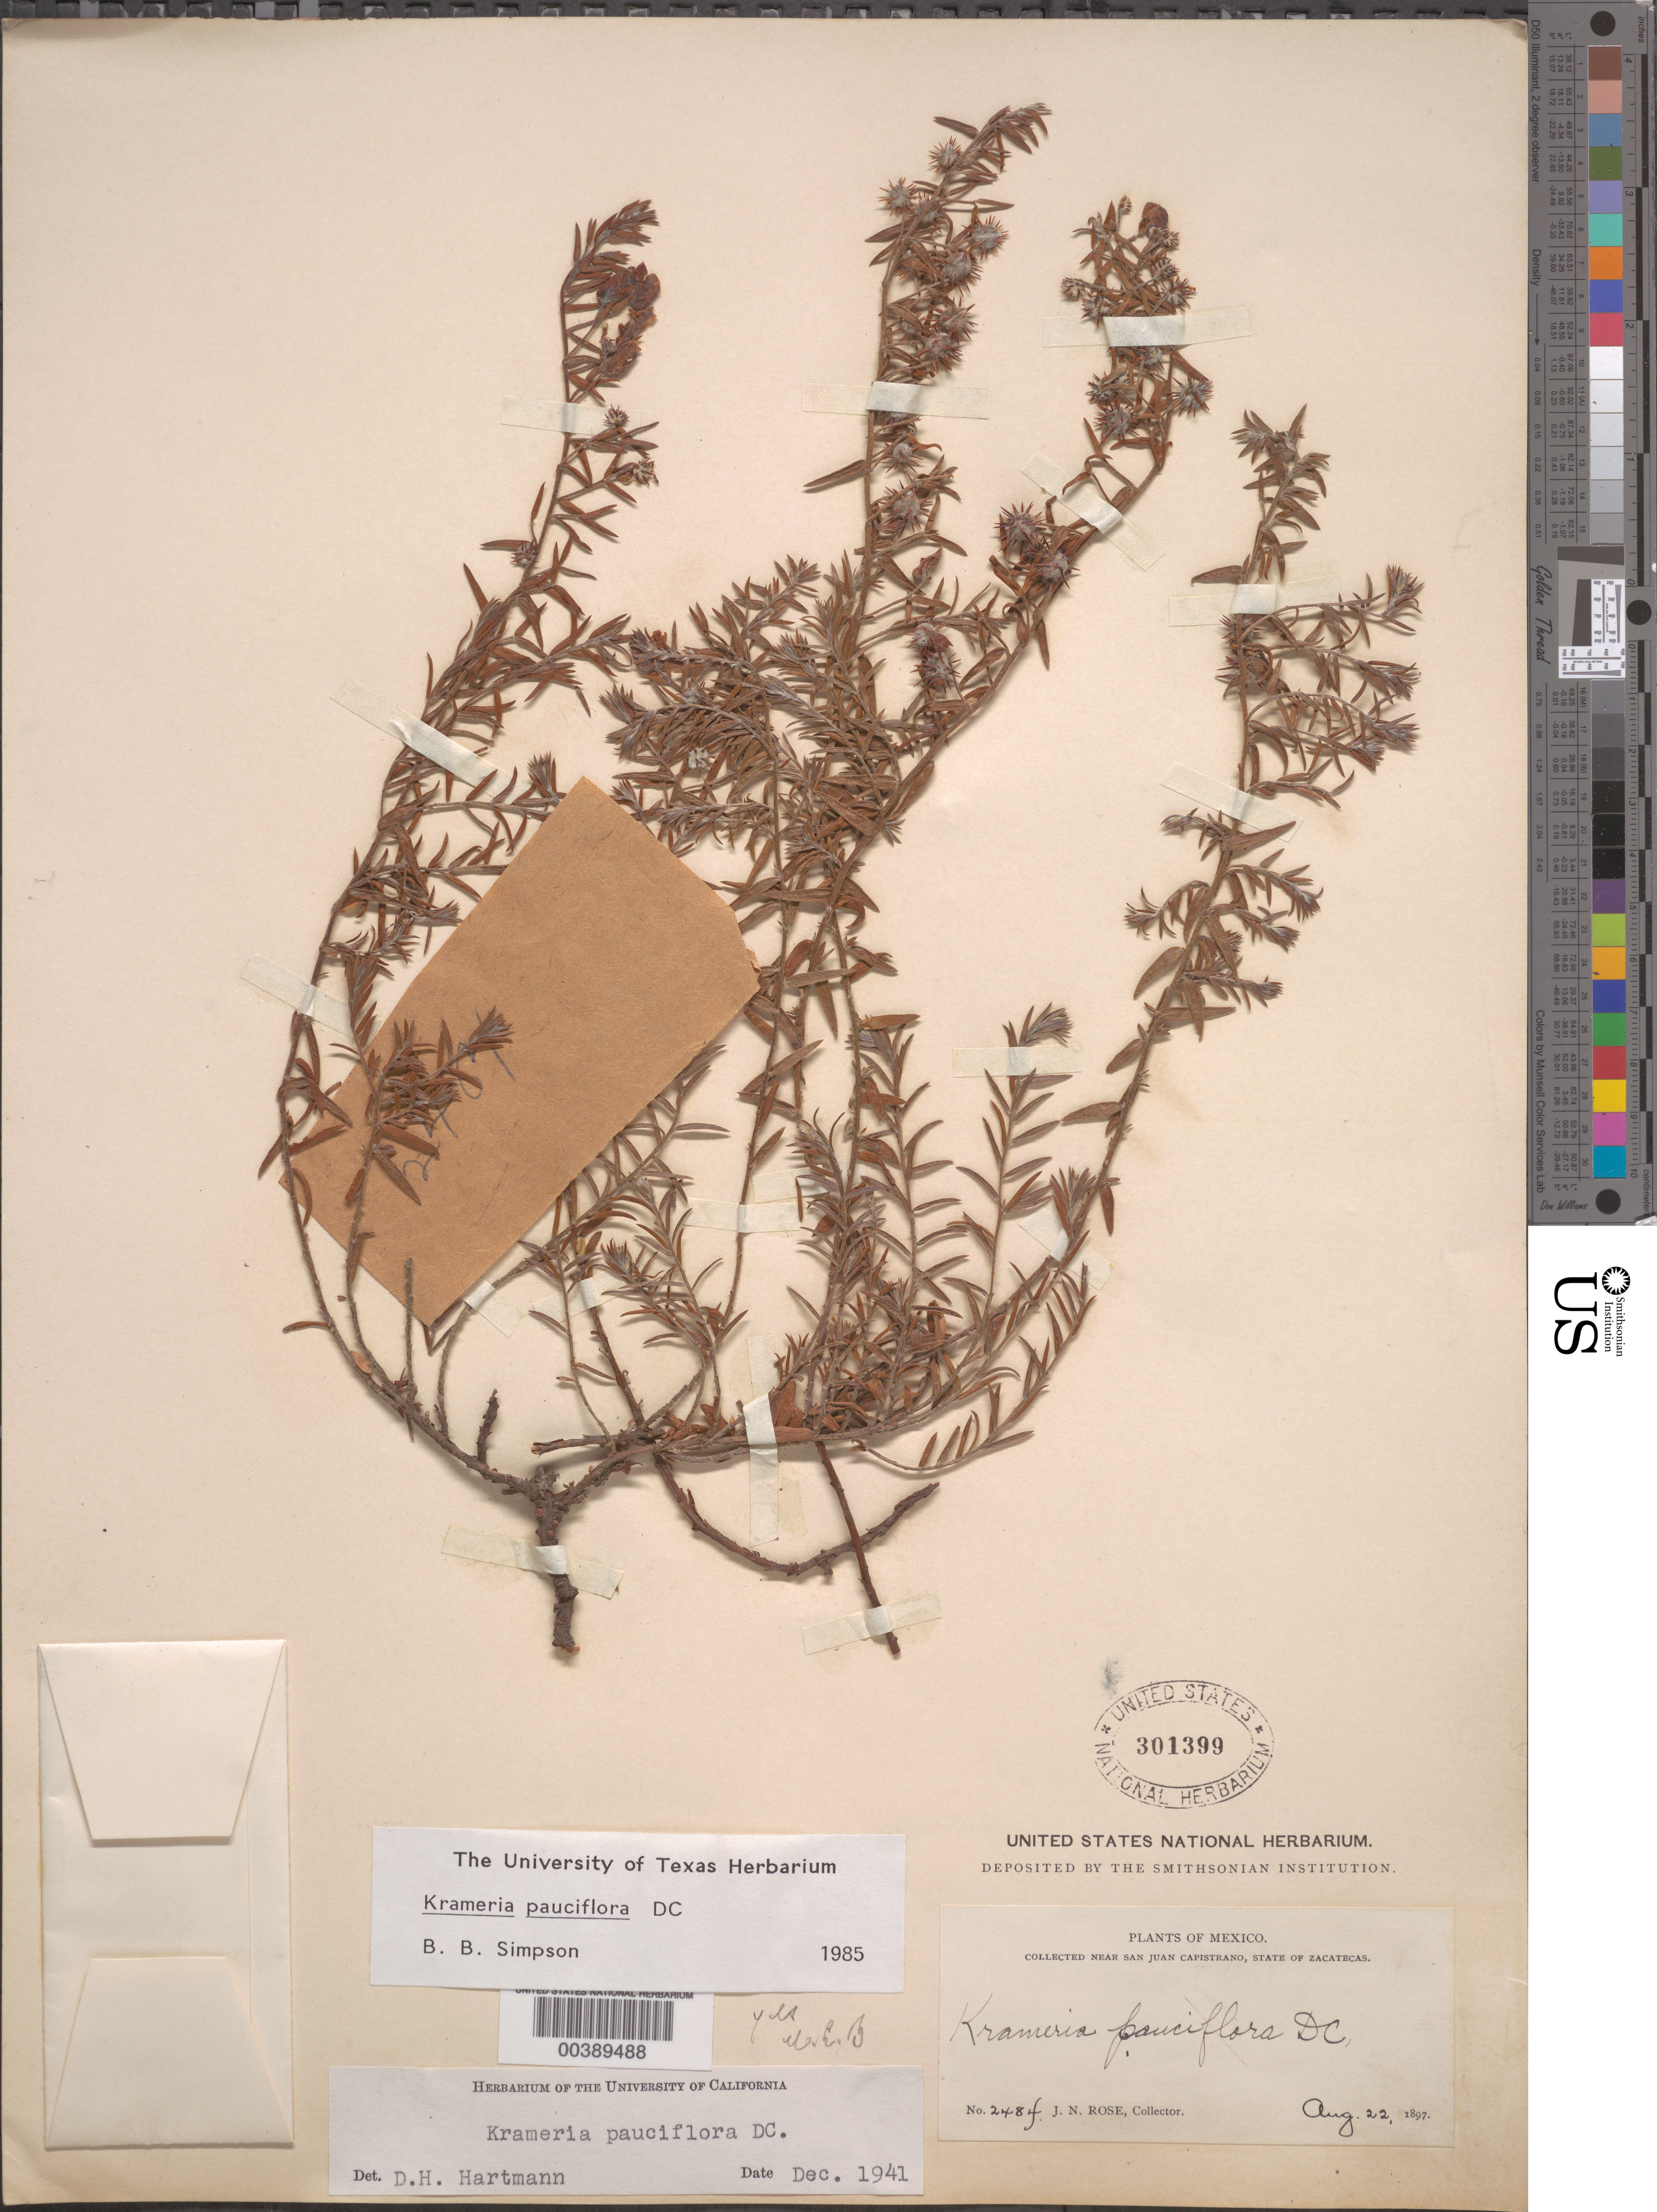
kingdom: Plantae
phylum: Tracheophyta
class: Magnoliopsida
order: Zygophyllales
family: Krameriaceae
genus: Krameria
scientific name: Krameria pauciflora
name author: DC.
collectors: J. N. Rose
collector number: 2484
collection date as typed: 22 Aug 1897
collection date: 1897-08-22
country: Mexico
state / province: Zacatecas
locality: Near san juan capistrano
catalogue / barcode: US 301399